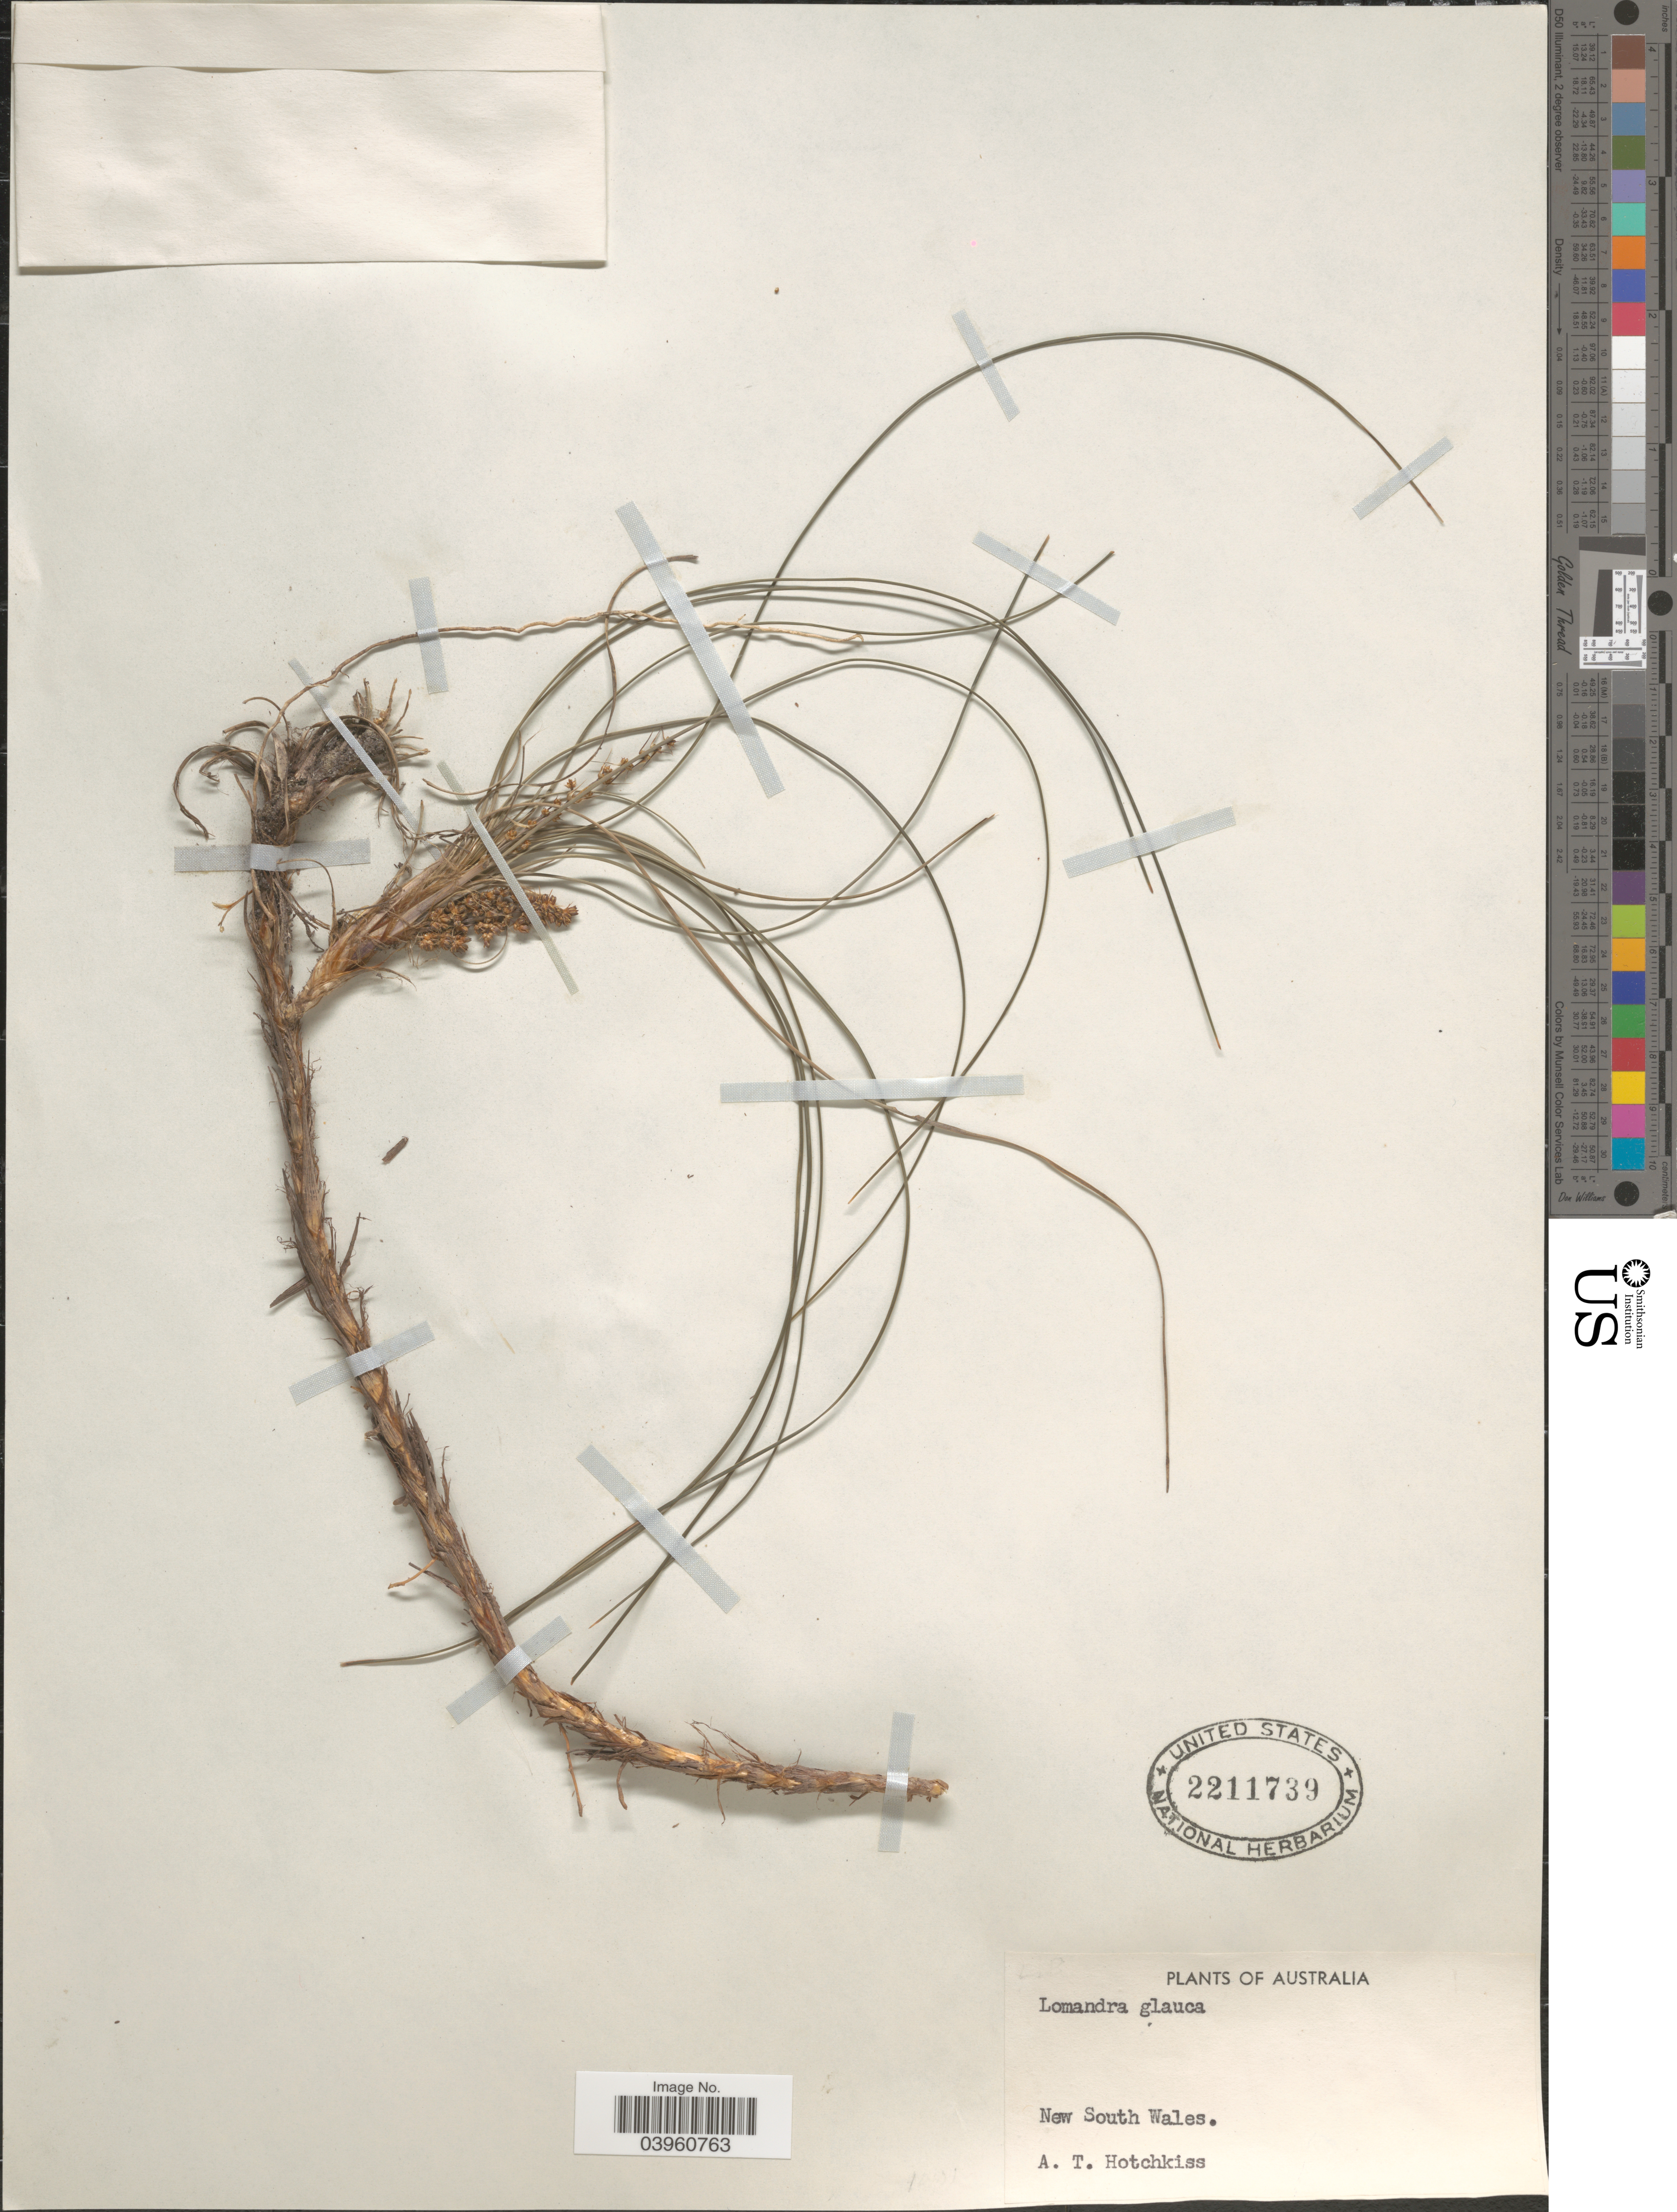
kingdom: Plantae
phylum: Tracheophyta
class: Liliopsida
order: Asparagales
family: Asparagaceae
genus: Lomandra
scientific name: Lomandra glauca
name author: (R. Br.) Ewart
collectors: A. Hotchkiss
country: Australia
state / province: New South Wales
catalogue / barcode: US 2211739